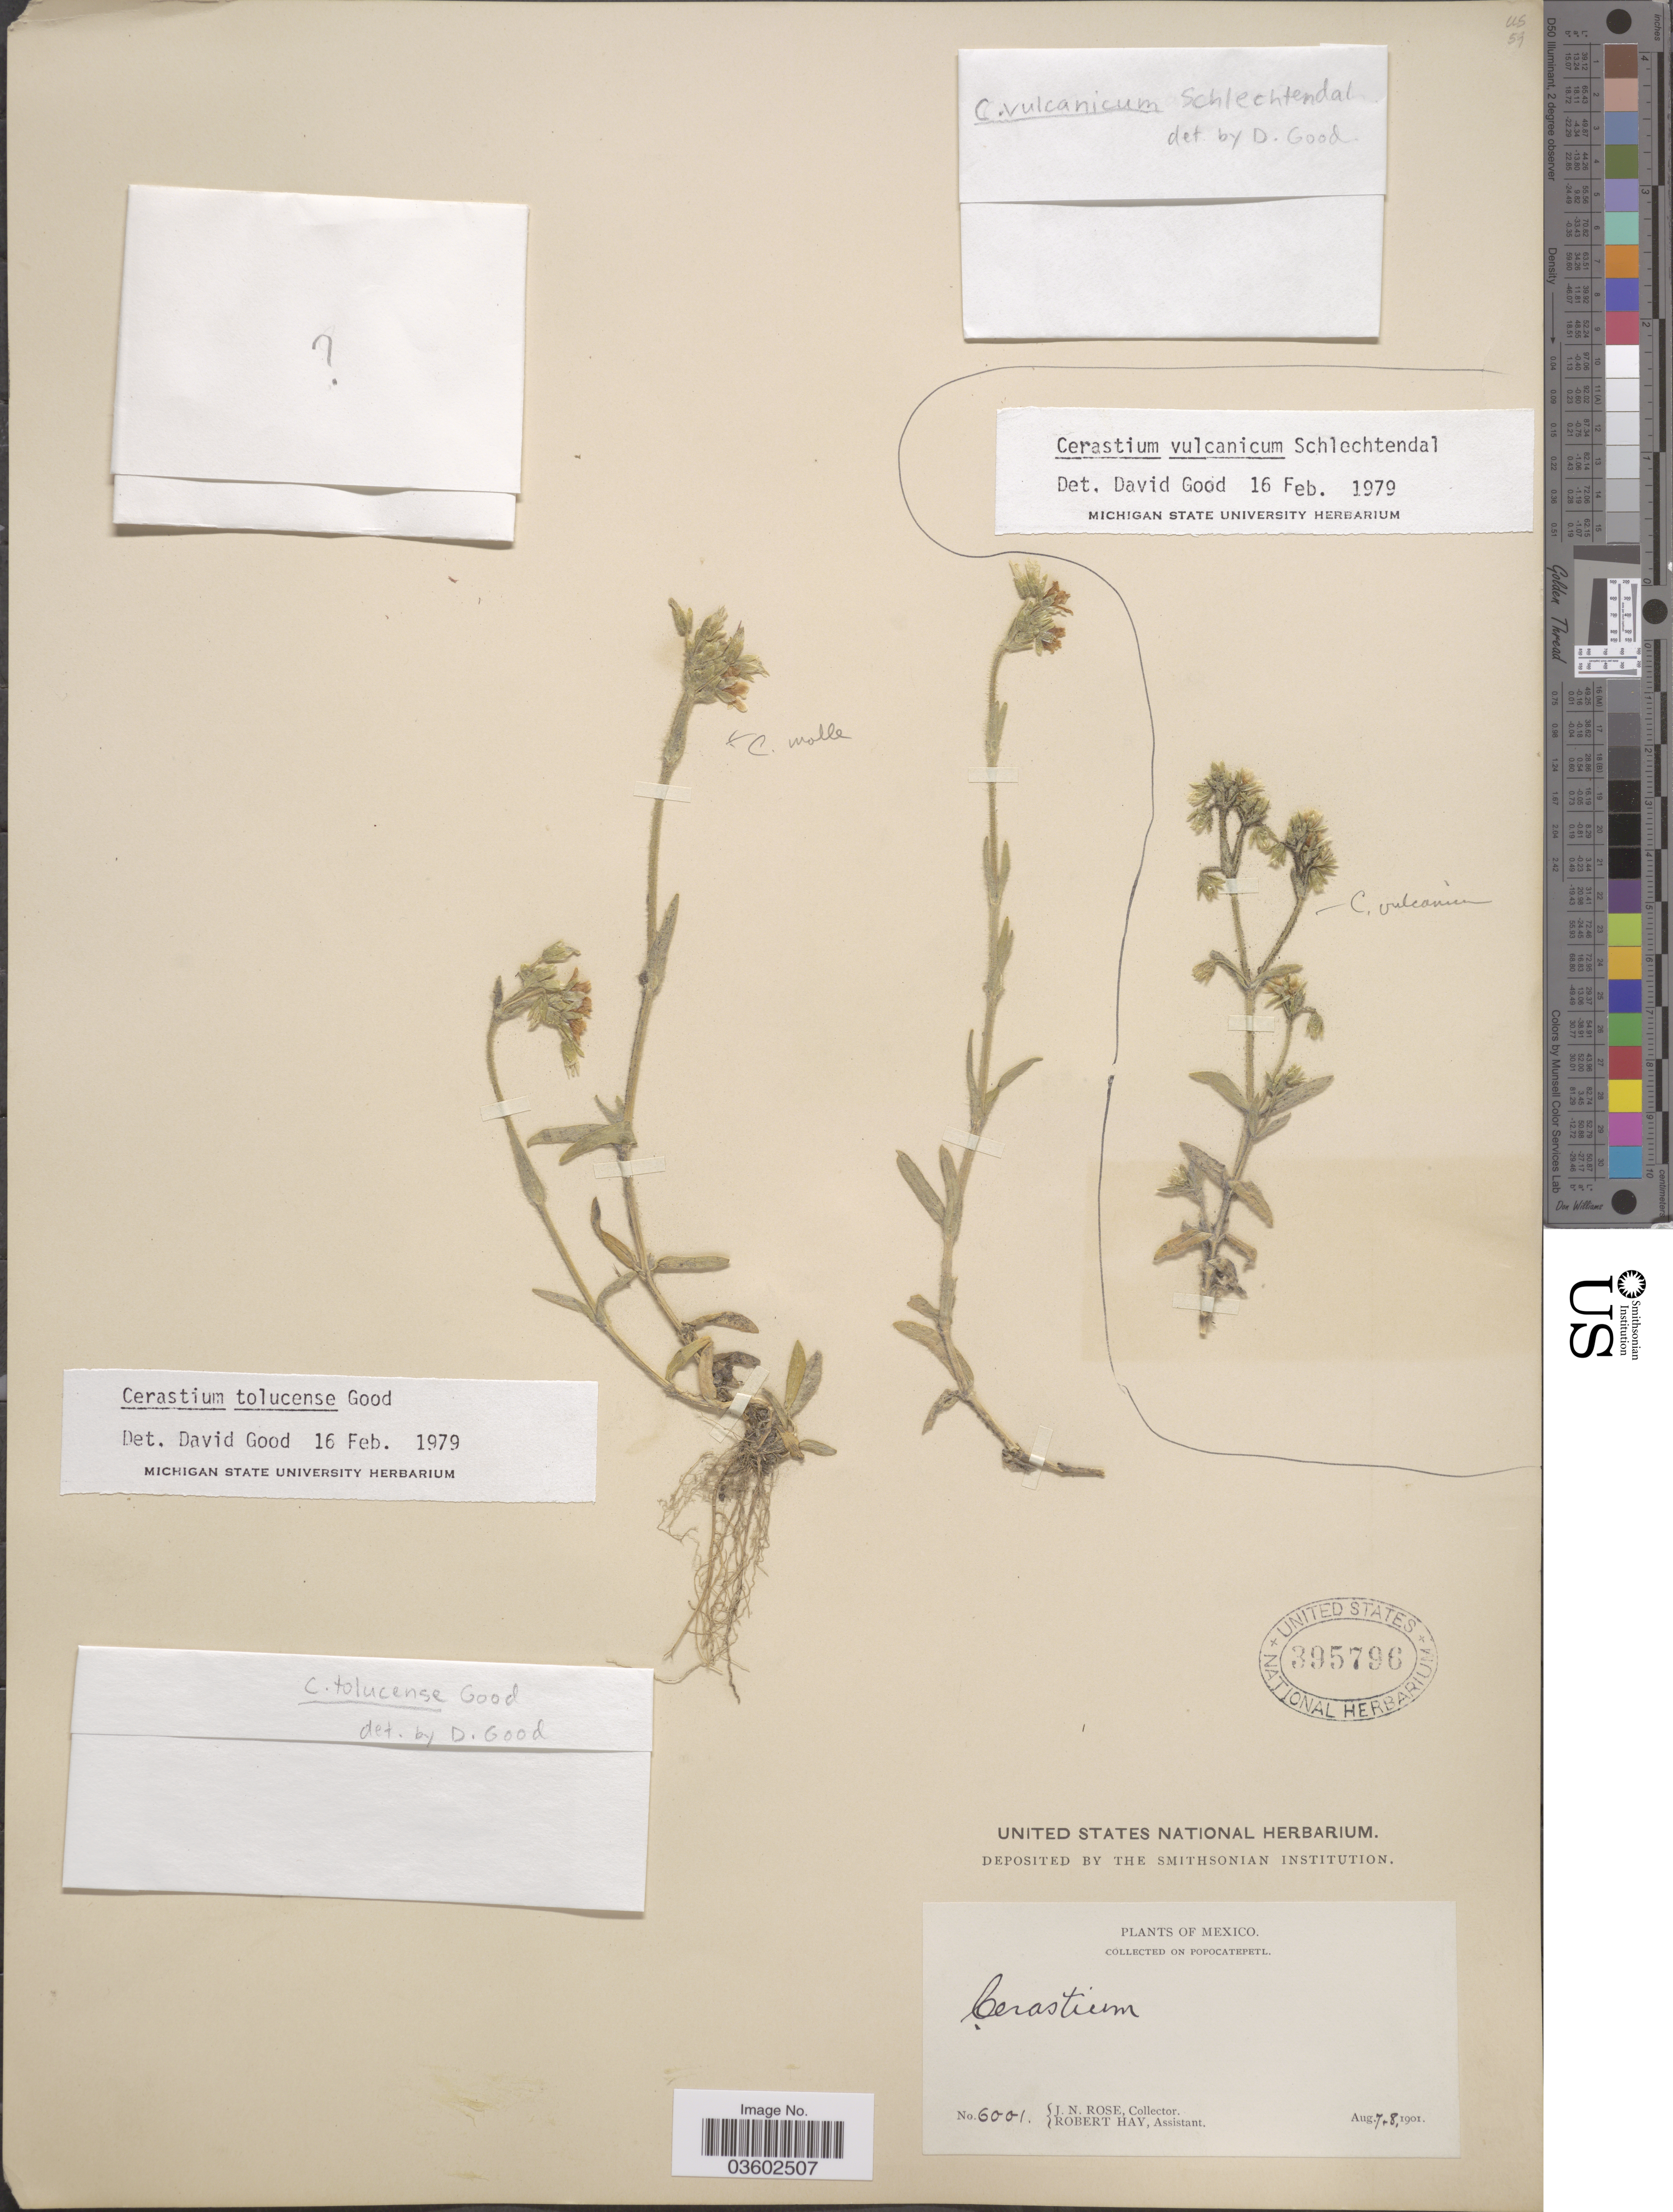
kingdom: Plantae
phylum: Tracheophyta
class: Magnoliopsida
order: Caryophyllales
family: Caryophyllaceae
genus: Cerastium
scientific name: Cerastium tolucense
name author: D.A. Good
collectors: J. N. Rose & R. Hay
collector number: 6001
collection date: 1901-08-07/1901-08-08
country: Mexico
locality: On Popocatepetl.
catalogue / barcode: US 395796